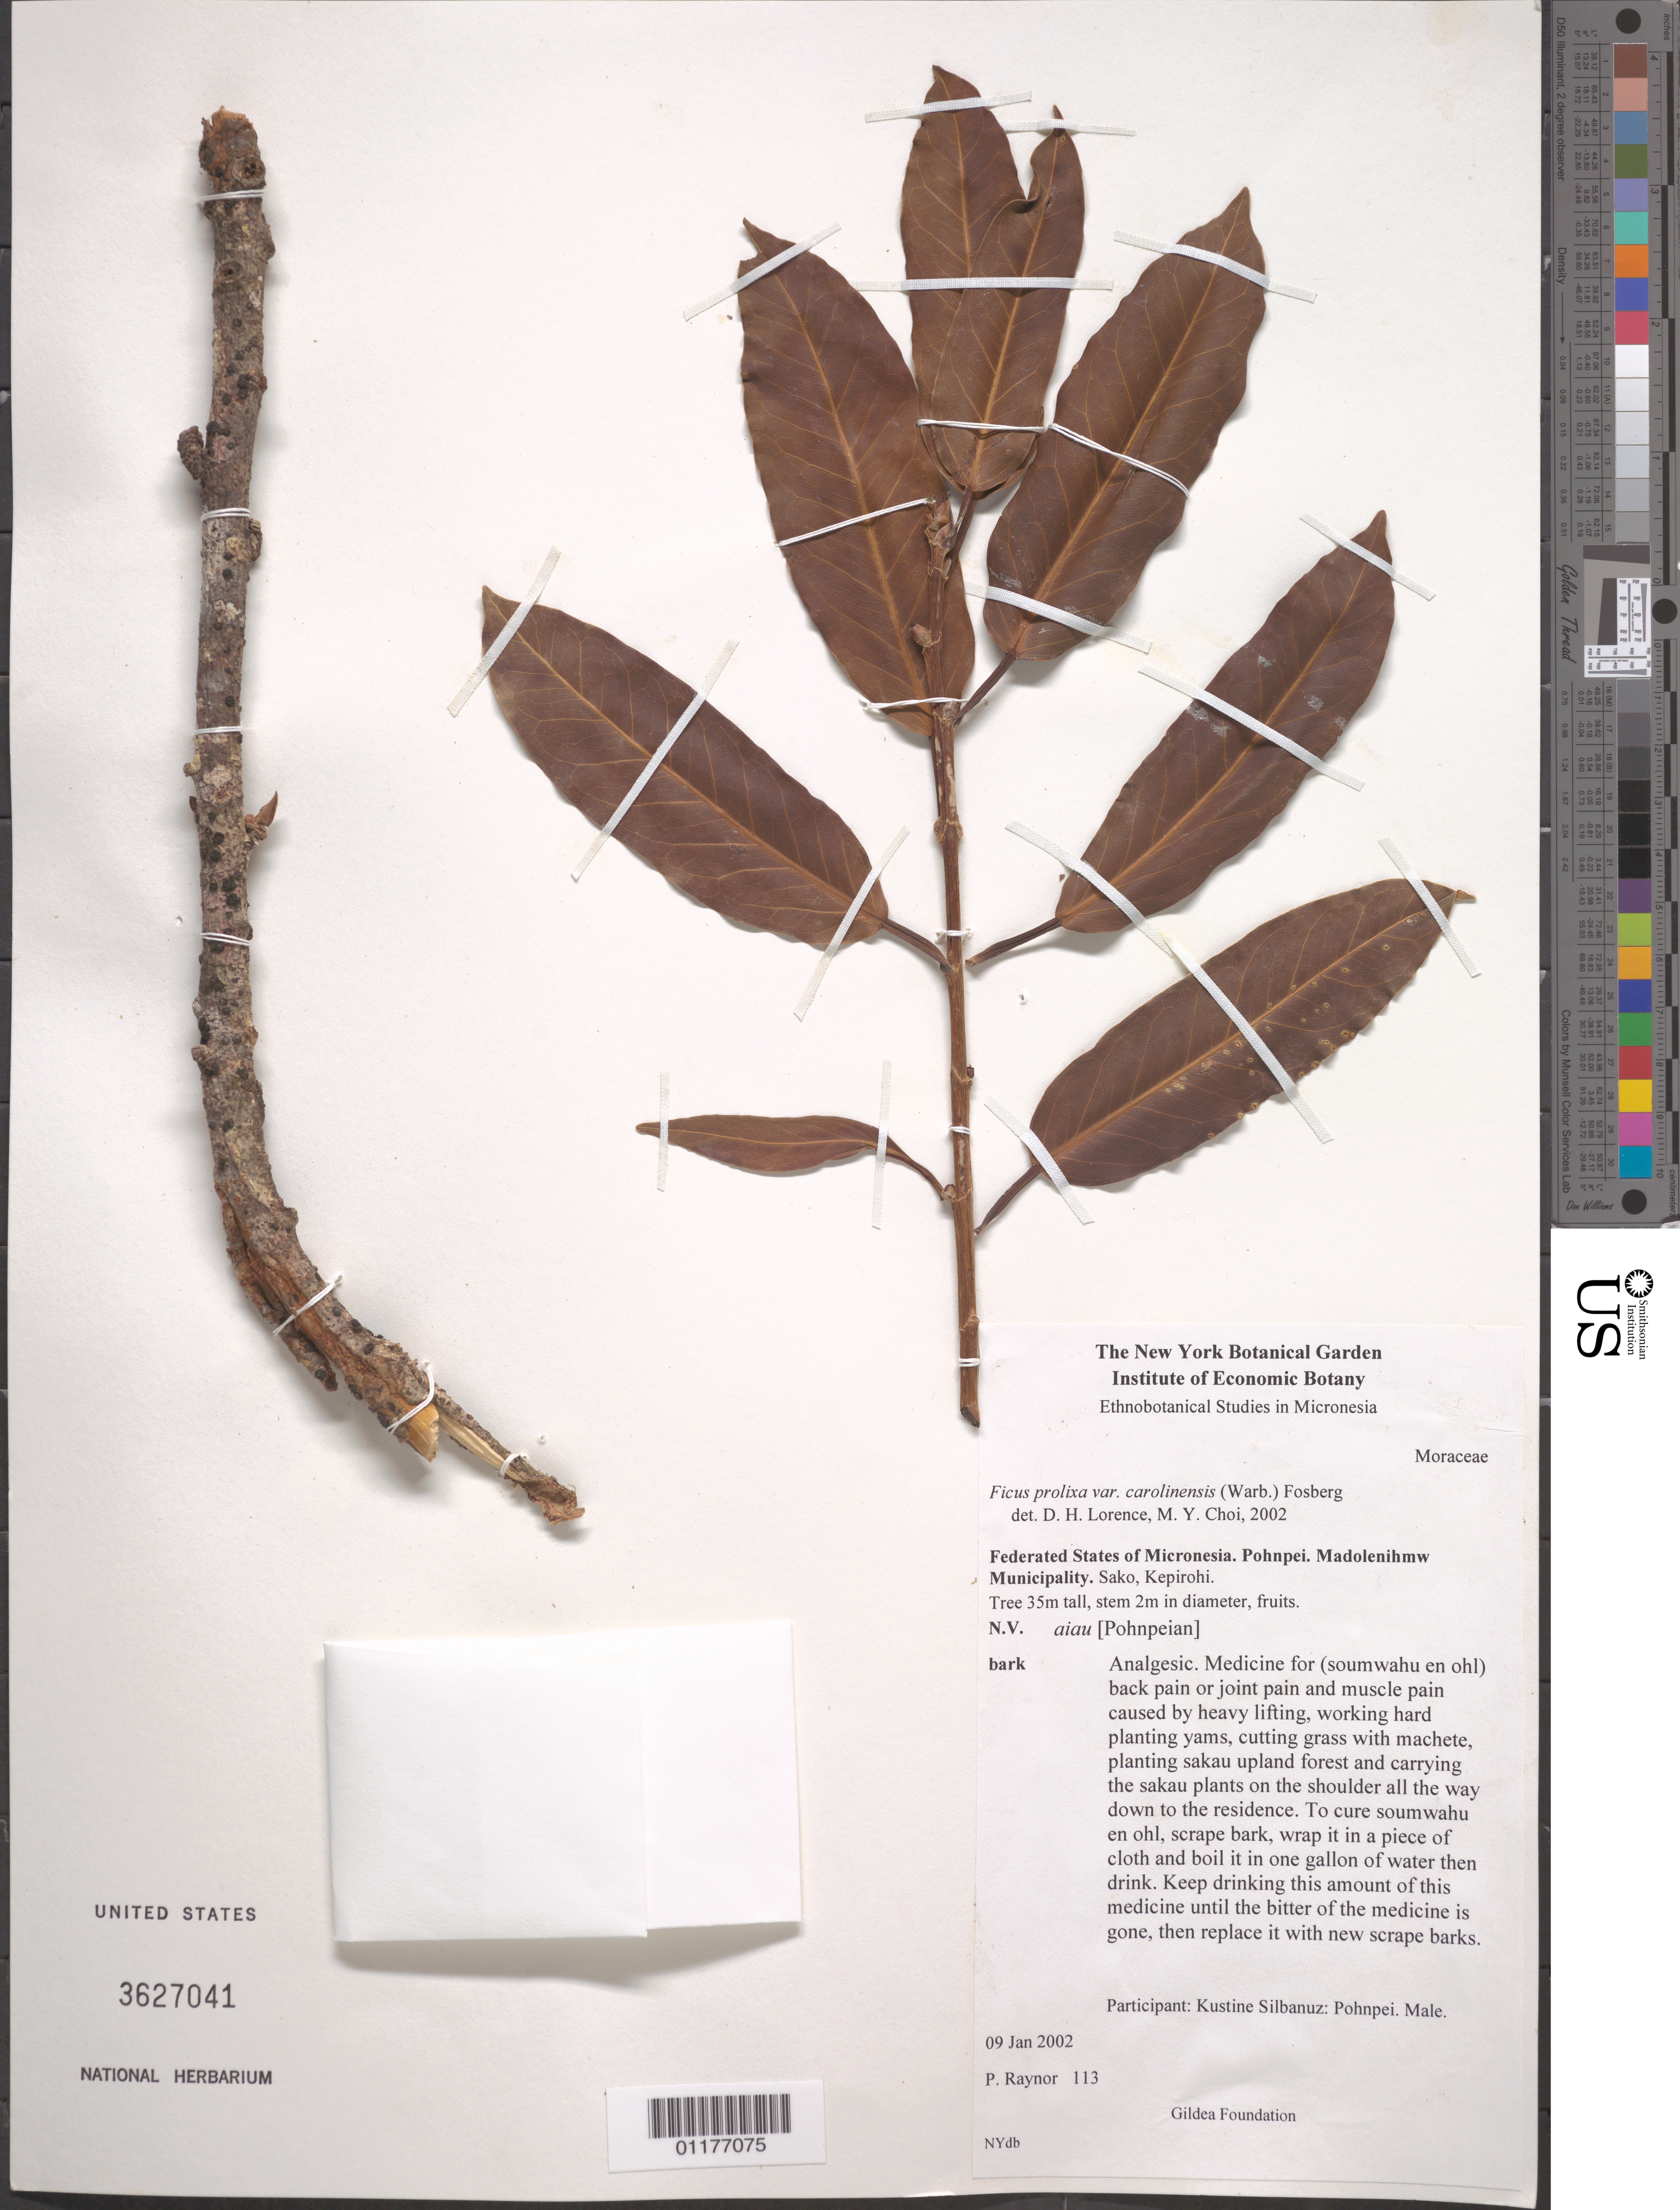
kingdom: Plantae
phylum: Tracheophyta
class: Magnoliopsida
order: Rosales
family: Moraceae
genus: Ficus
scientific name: Ficus prolixa var. carolinensis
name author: (Warb.) Fosberg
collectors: P. Raynor & K. Silbanuz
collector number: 113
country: Micronesia, Federated States of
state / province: Pohnpei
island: Pohnpei [Ponape]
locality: Madolenihmw, Sako, Kepirohi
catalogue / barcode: US 3627041